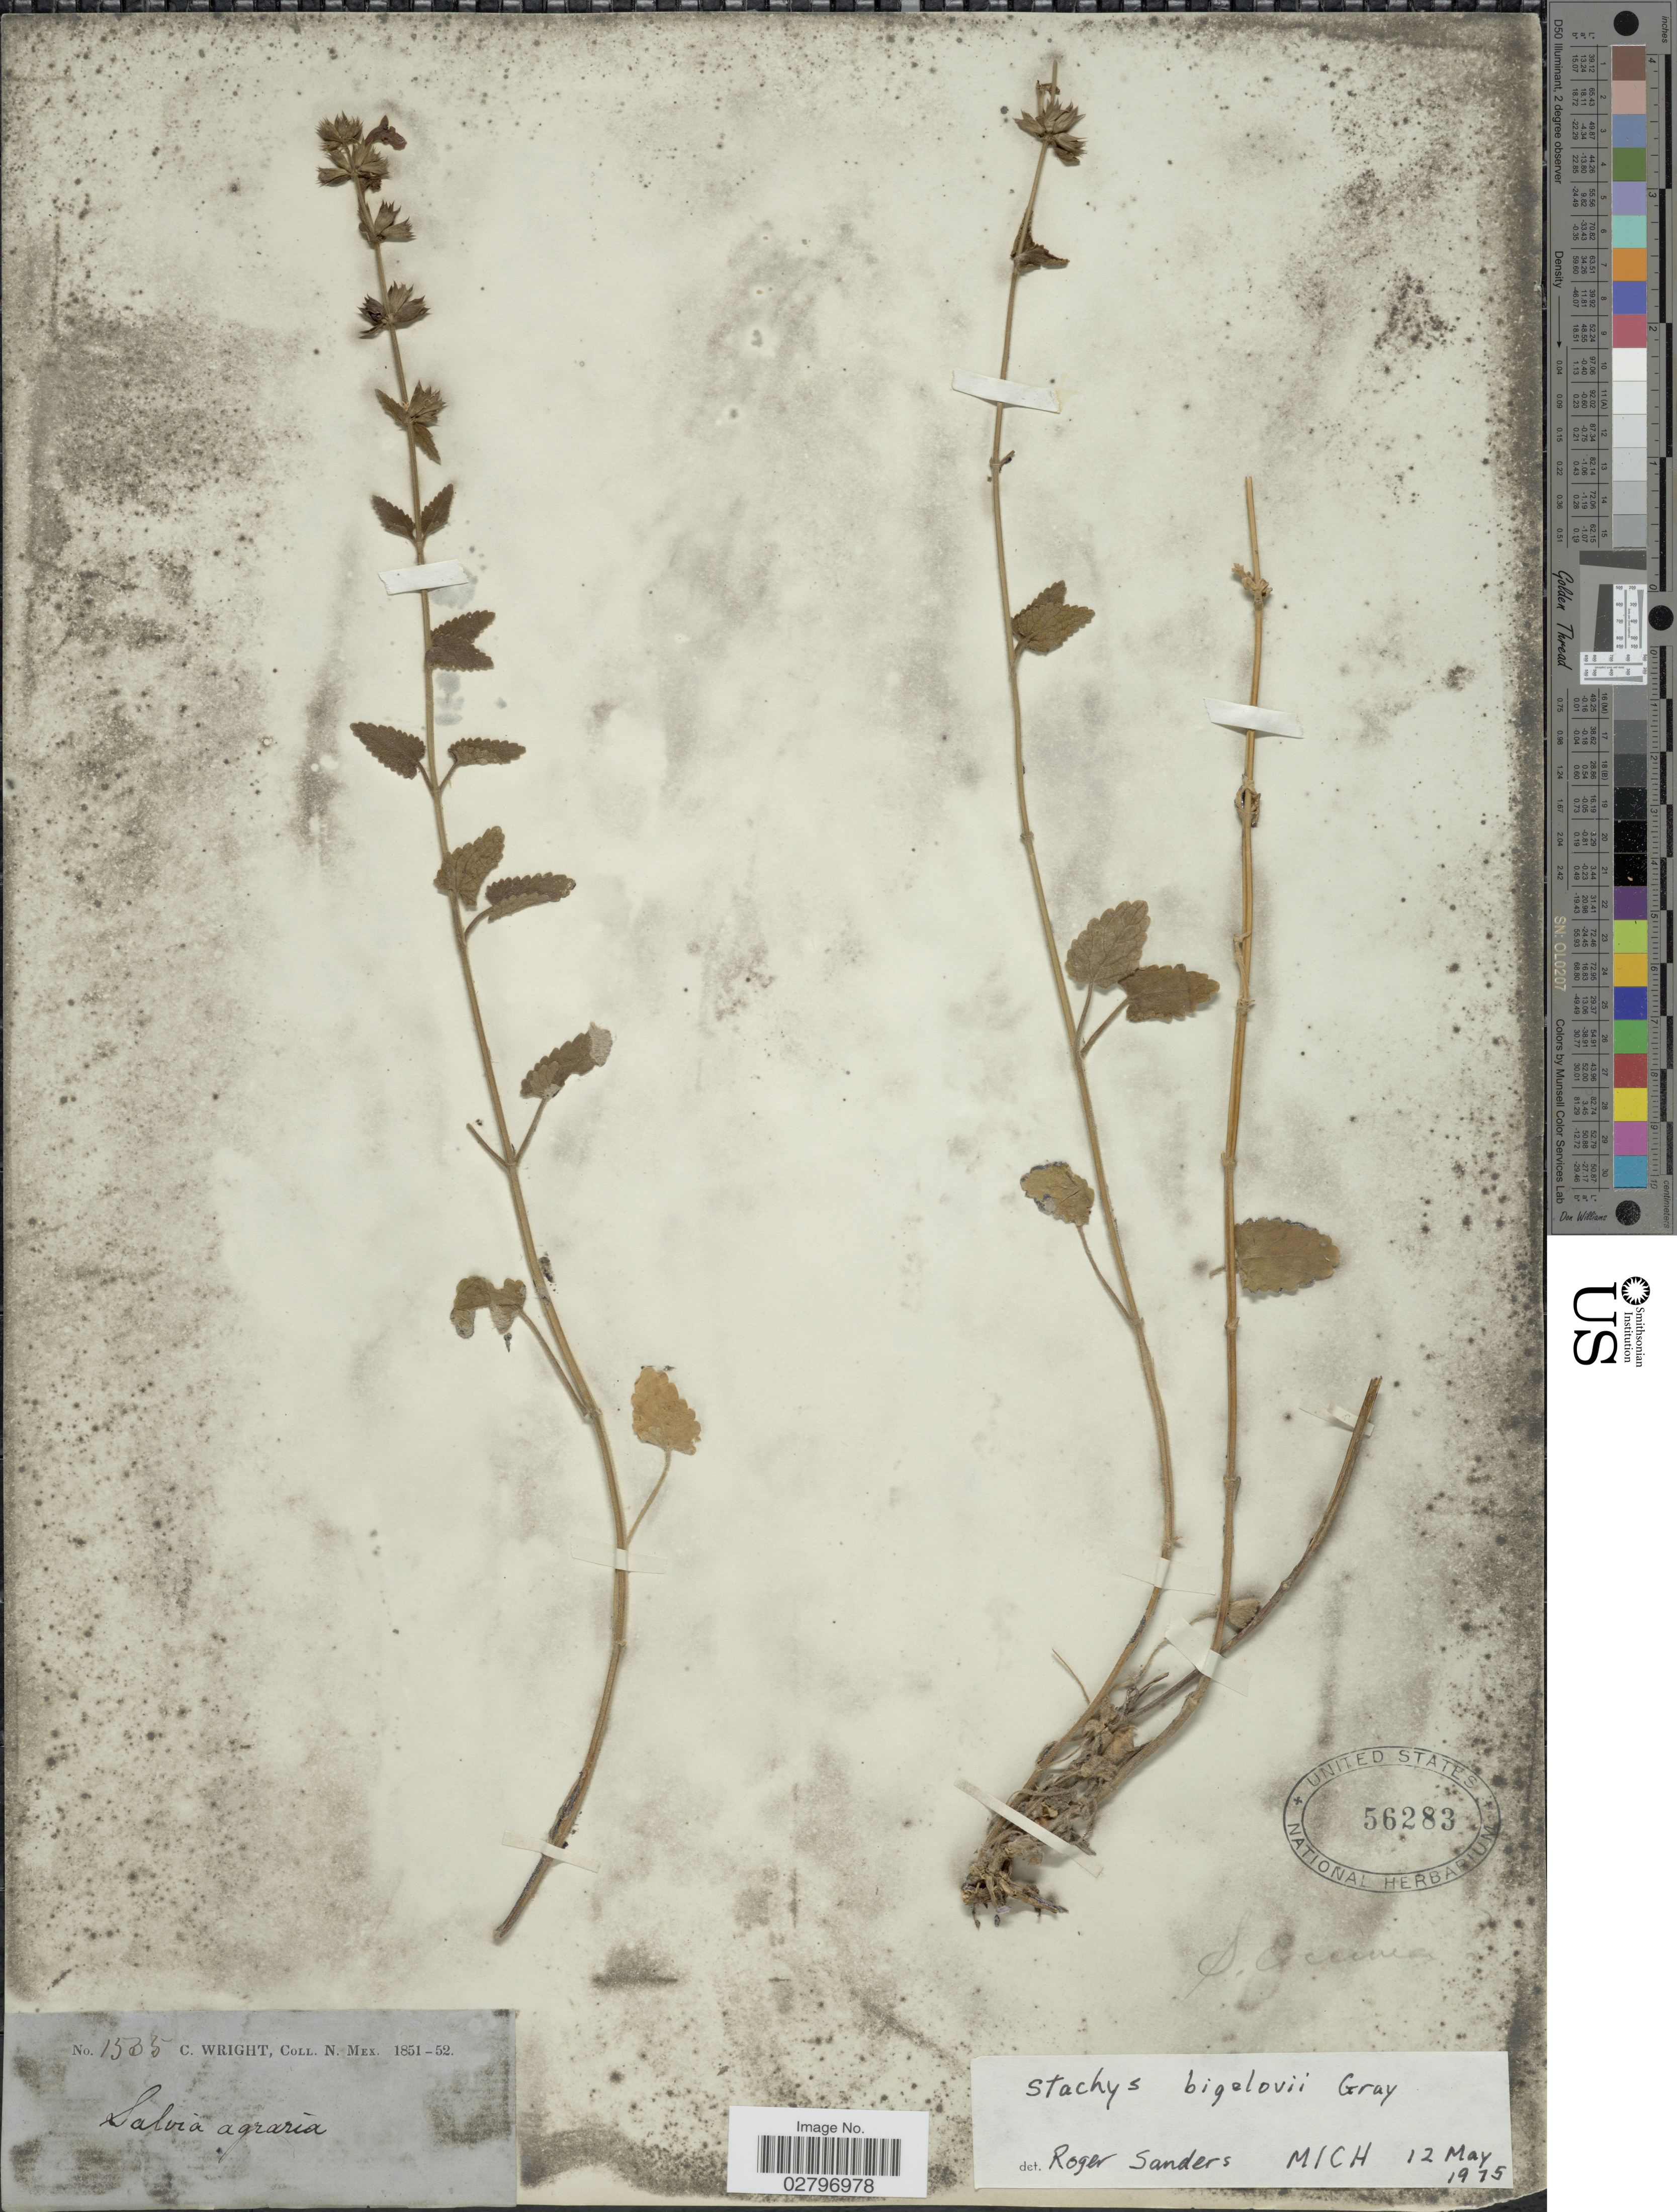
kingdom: Plantae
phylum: Tracheophyta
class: Magnoliopsida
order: Lamiales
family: Lamiaceae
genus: Stachys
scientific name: Stachys bigelovii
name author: A. Gray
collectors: C. Wright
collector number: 1535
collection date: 1851/1852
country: Mexico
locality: N.Mexico.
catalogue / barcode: US 56283